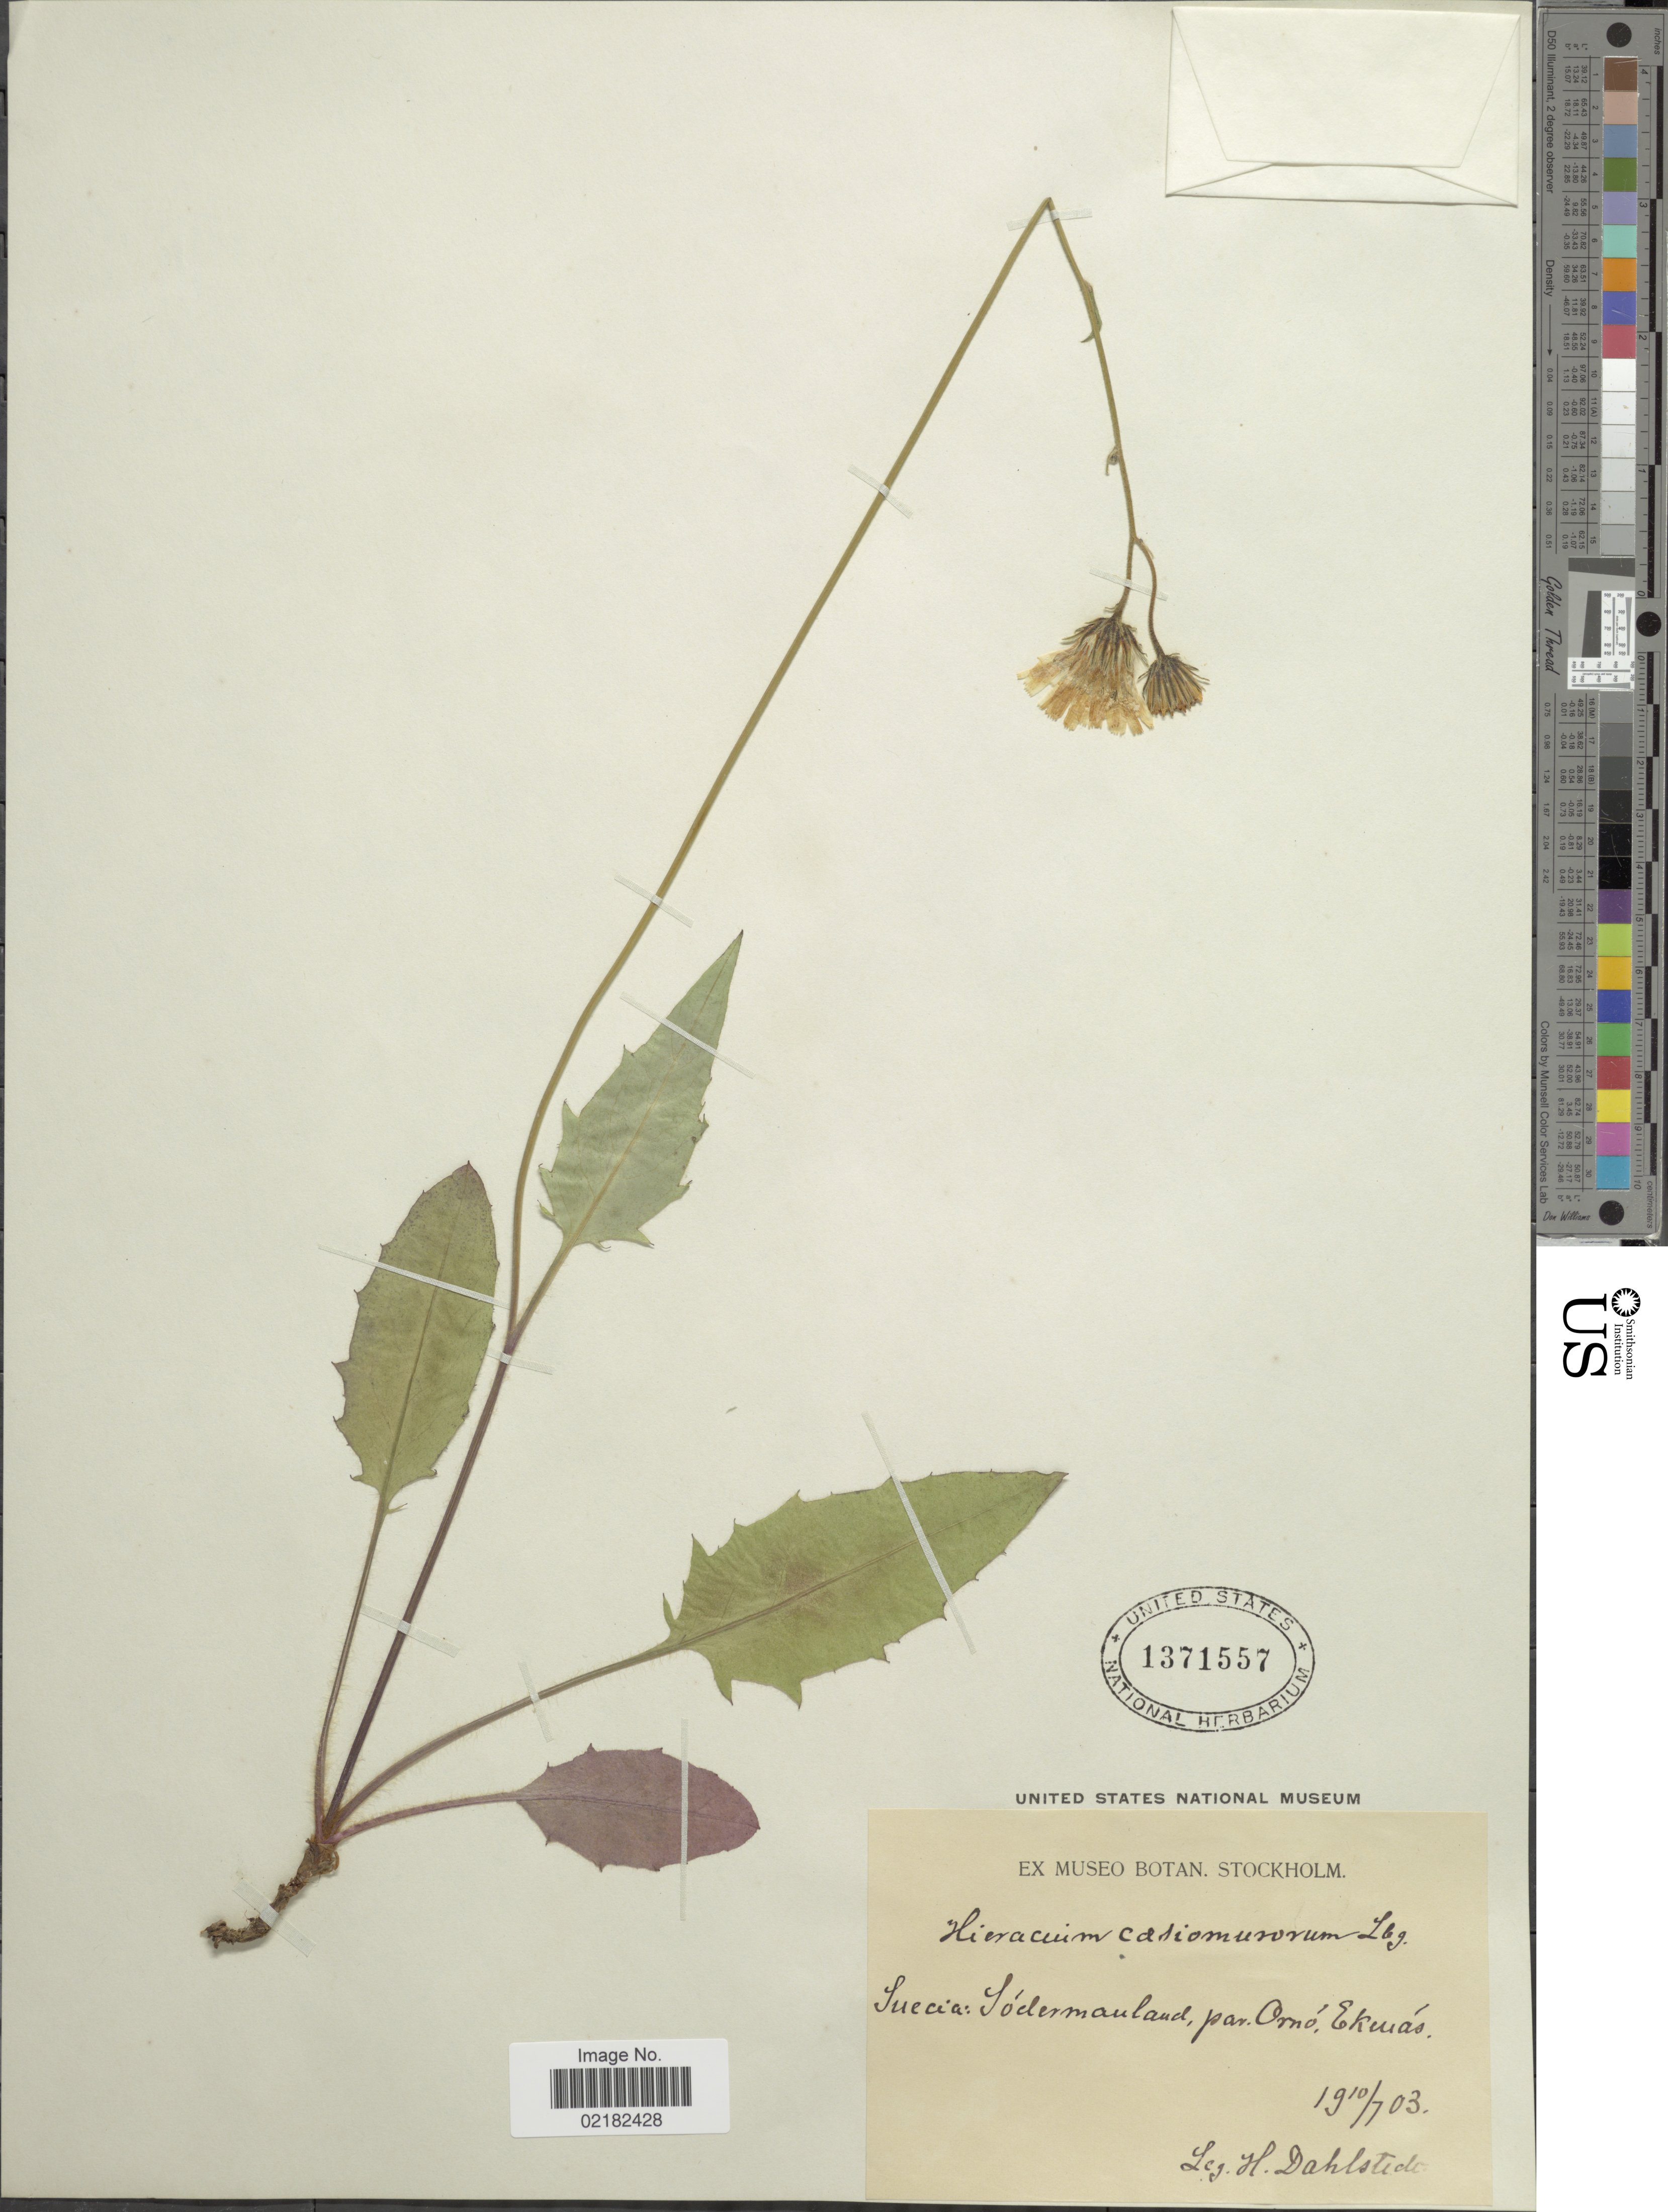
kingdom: Plantae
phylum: Tracheophyta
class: Magnoliopsida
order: Asterales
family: Asteraceae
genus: Hieracium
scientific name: Hieracium caesium subsp. caesiomurorum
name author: (Lindeb.) Zahn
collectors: H. G. Dahlstedt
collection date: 1903-07-10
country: Sweden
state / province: Sodermanland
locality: Suecia, Sodermanland, par. Orno, Ekenäs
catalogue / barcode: US 1371557